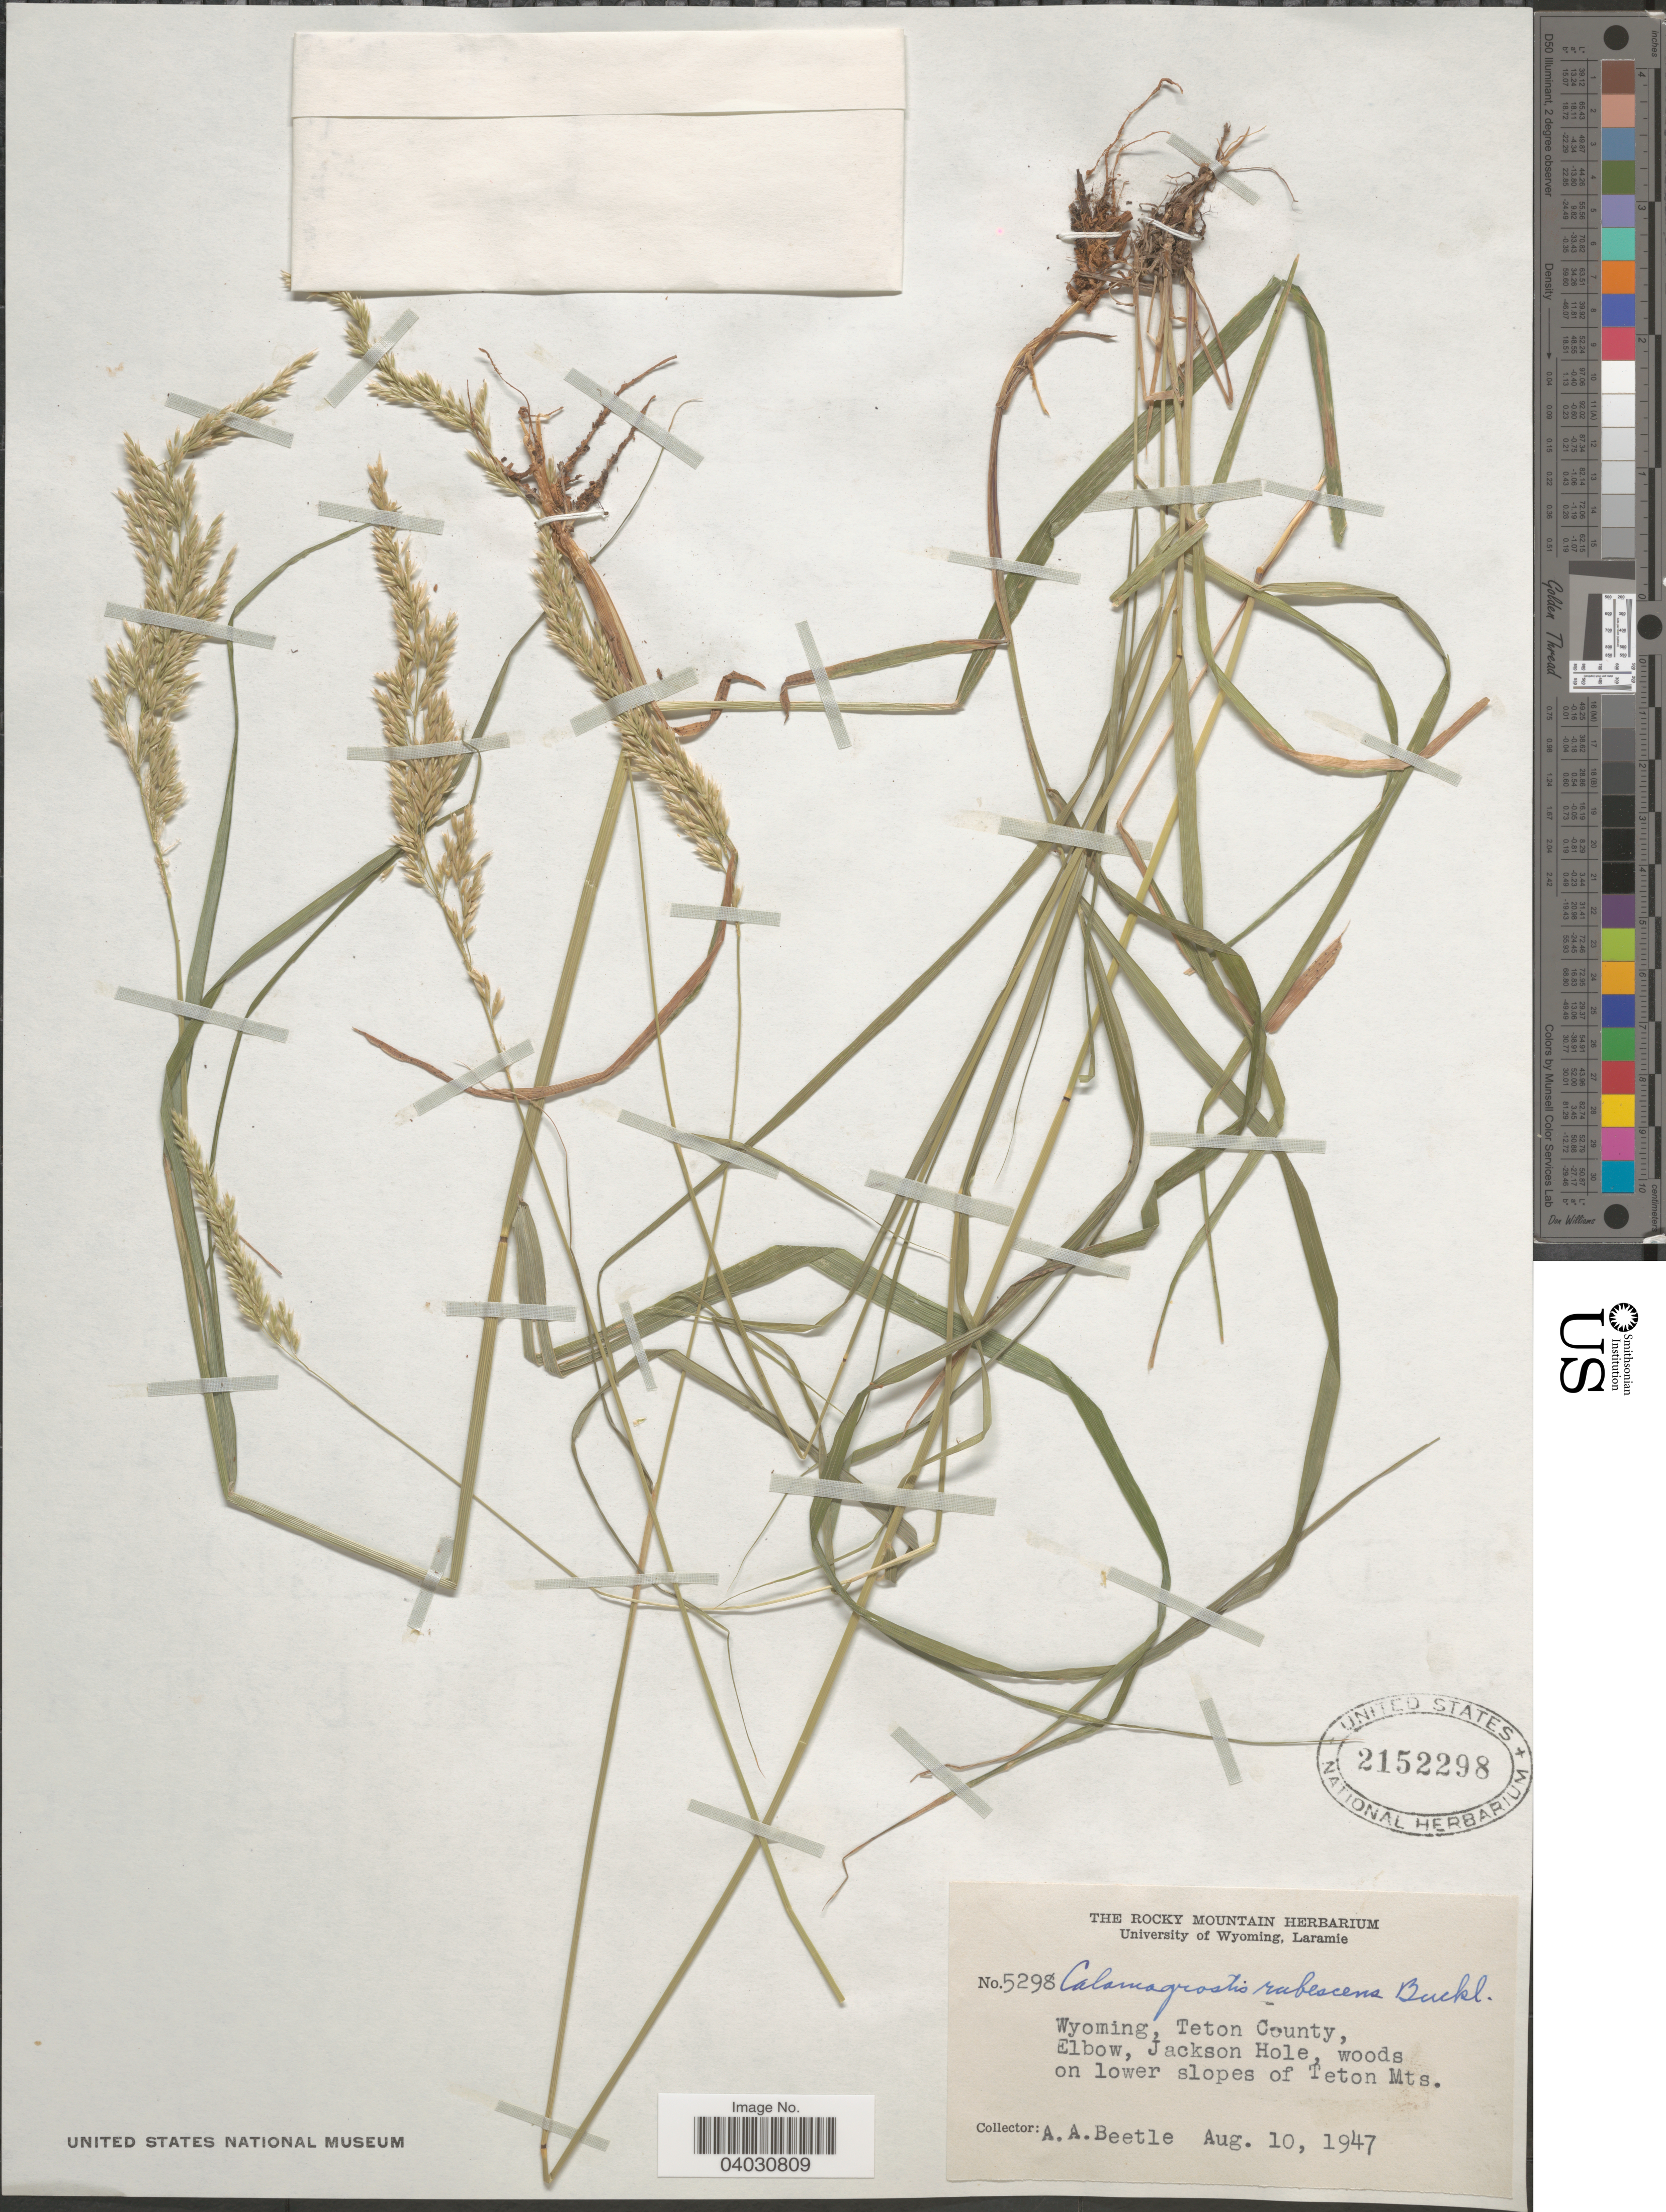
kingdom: Plantae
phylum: Tracheophyta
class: Liliopsida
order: Poales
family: Poaceae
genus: Calamagrostis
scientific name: Calamagrostis rubescens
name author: Buckley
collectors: A. A. Beetle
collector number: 5298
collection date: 1947-08-10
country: United States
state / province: Wyoming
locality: Teton County, Elbow, Jackson Hole, woods on lower slopes of Teton Mts.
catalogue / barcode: US 2152298